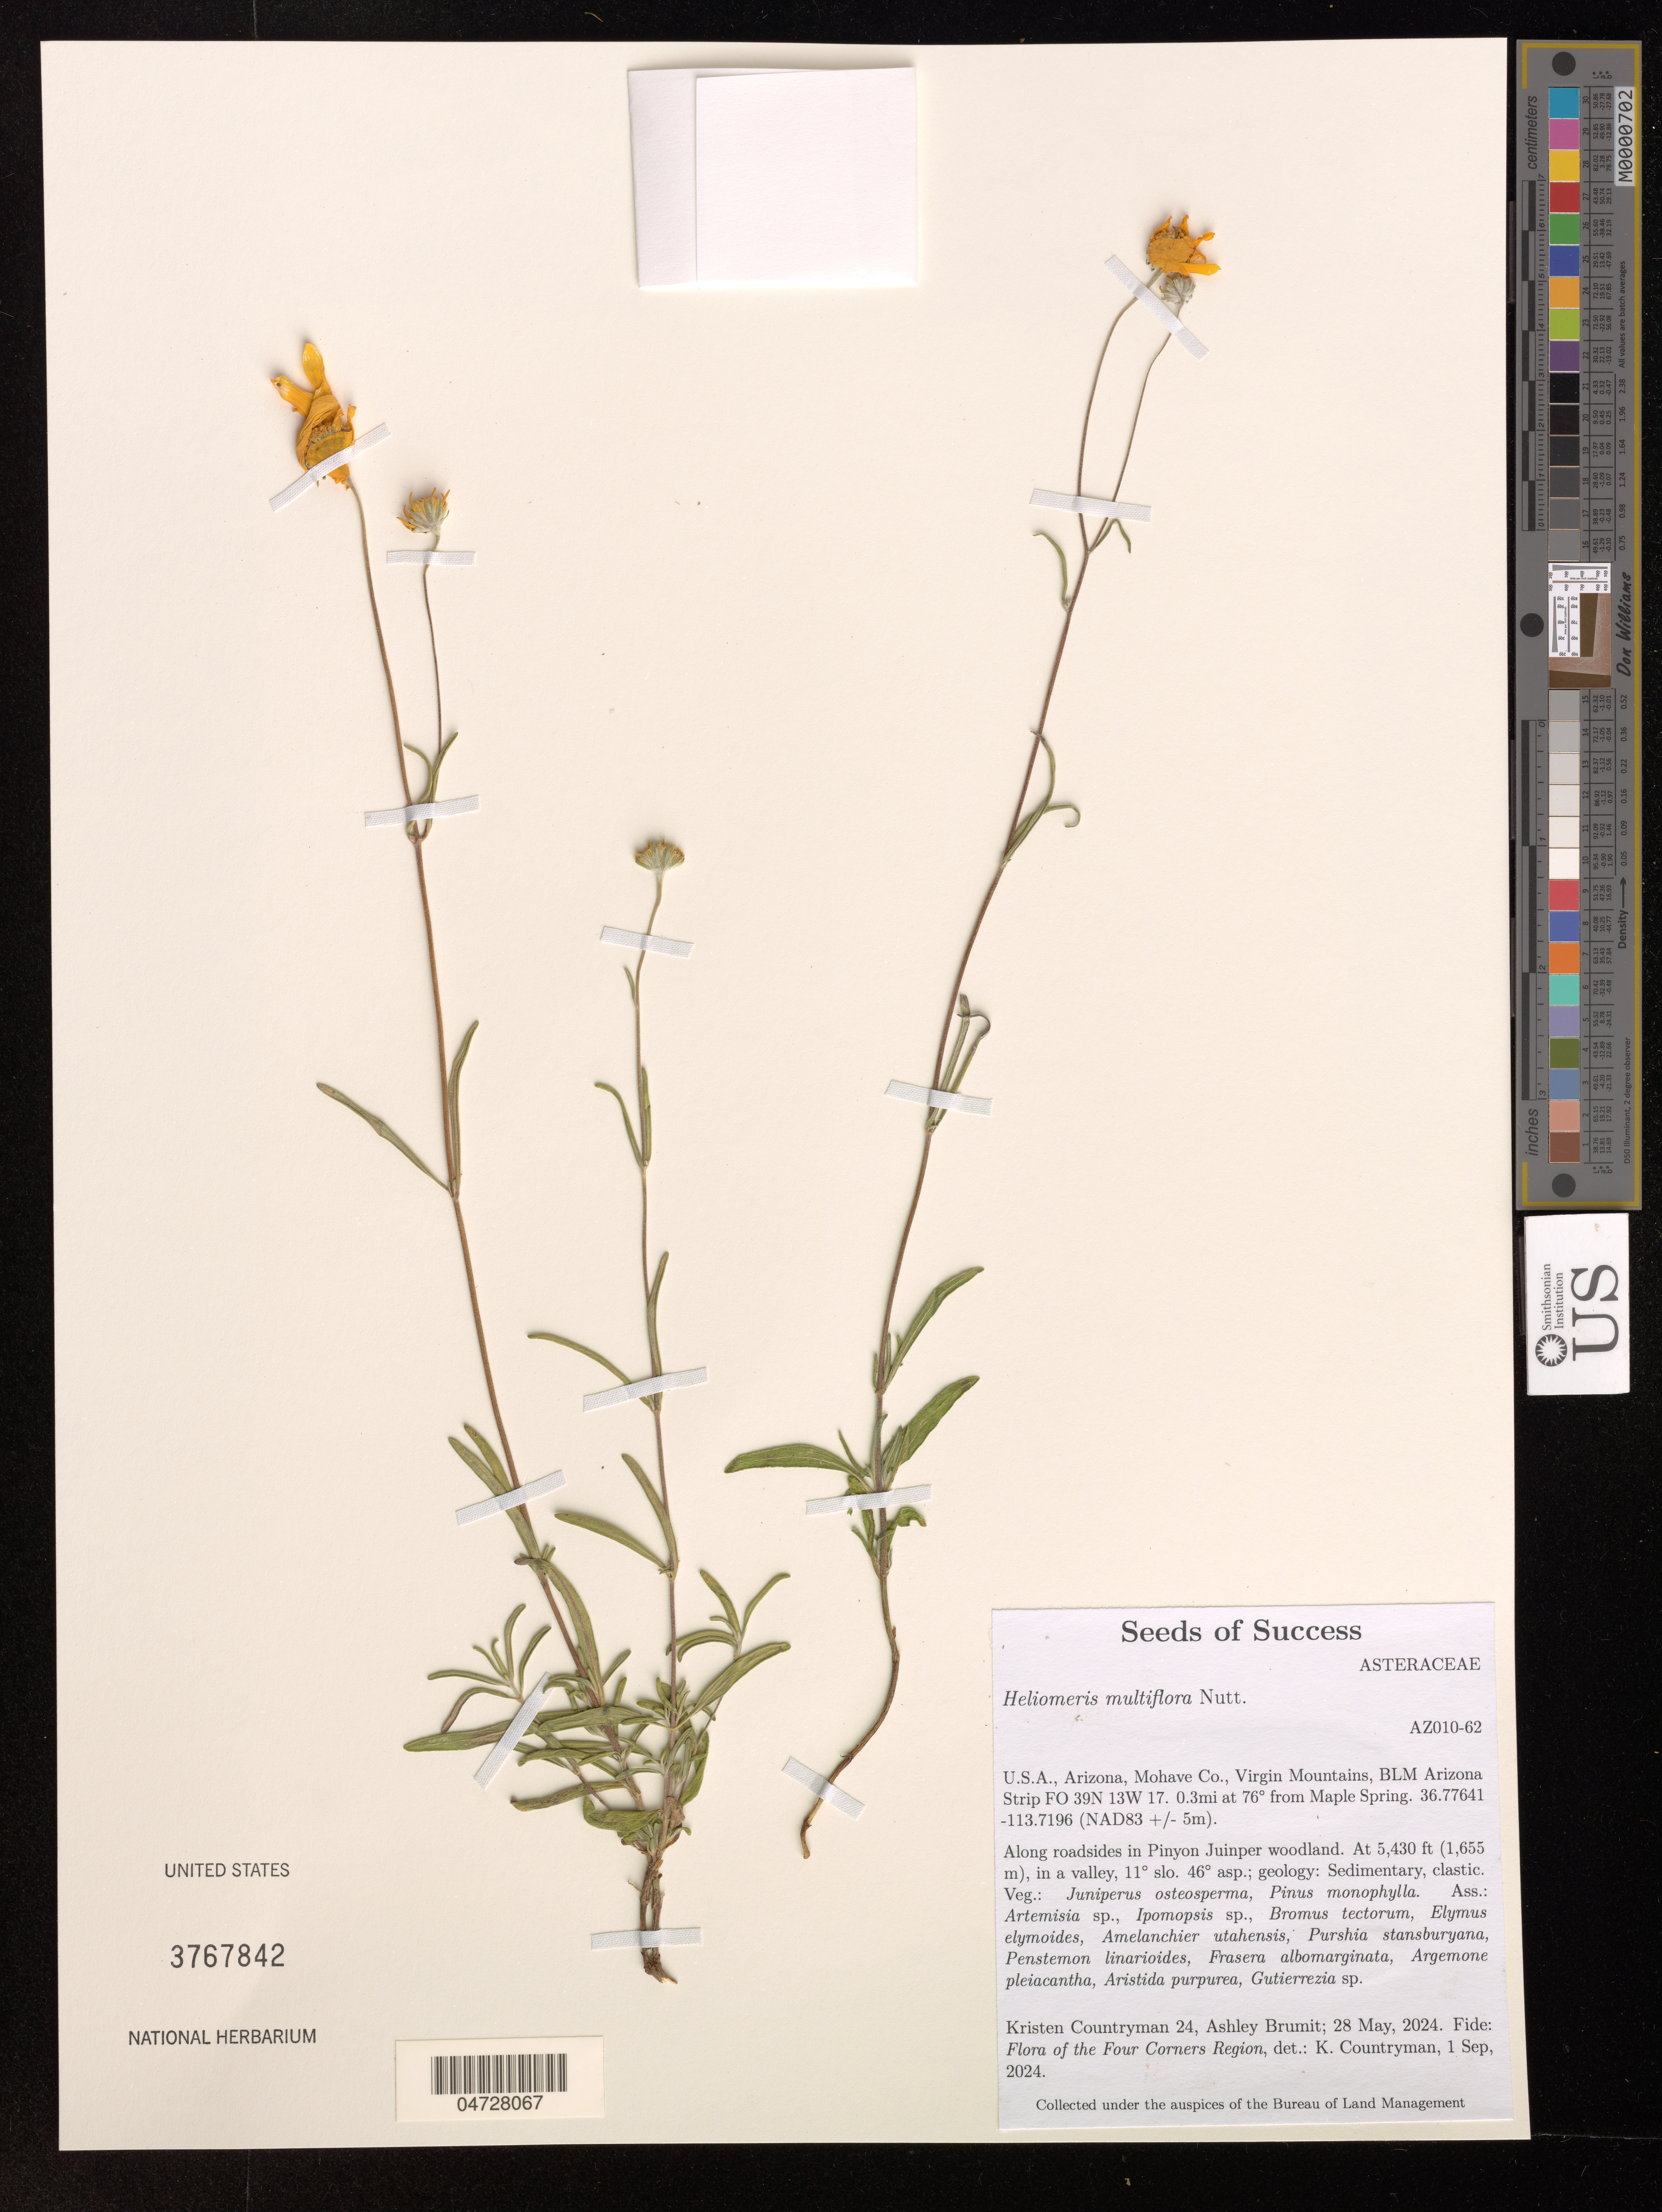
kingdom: Plantae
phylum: Tracheophyta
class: Magnoliopsida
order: Asterales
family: Asteraceae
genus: Heliomeris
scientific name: Heliomeris multiflora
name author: Nutt.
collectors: K. Countryman & A. Brumit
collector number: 24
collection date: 2024-05-28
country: United States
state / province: Arizona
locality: Mohave Co., Virgin Mountains, BLM Arizona Strip FO 39N 13W 17. 0.3mi at 76° from Maple Spring.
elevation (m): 1655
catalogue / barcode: US 3767842